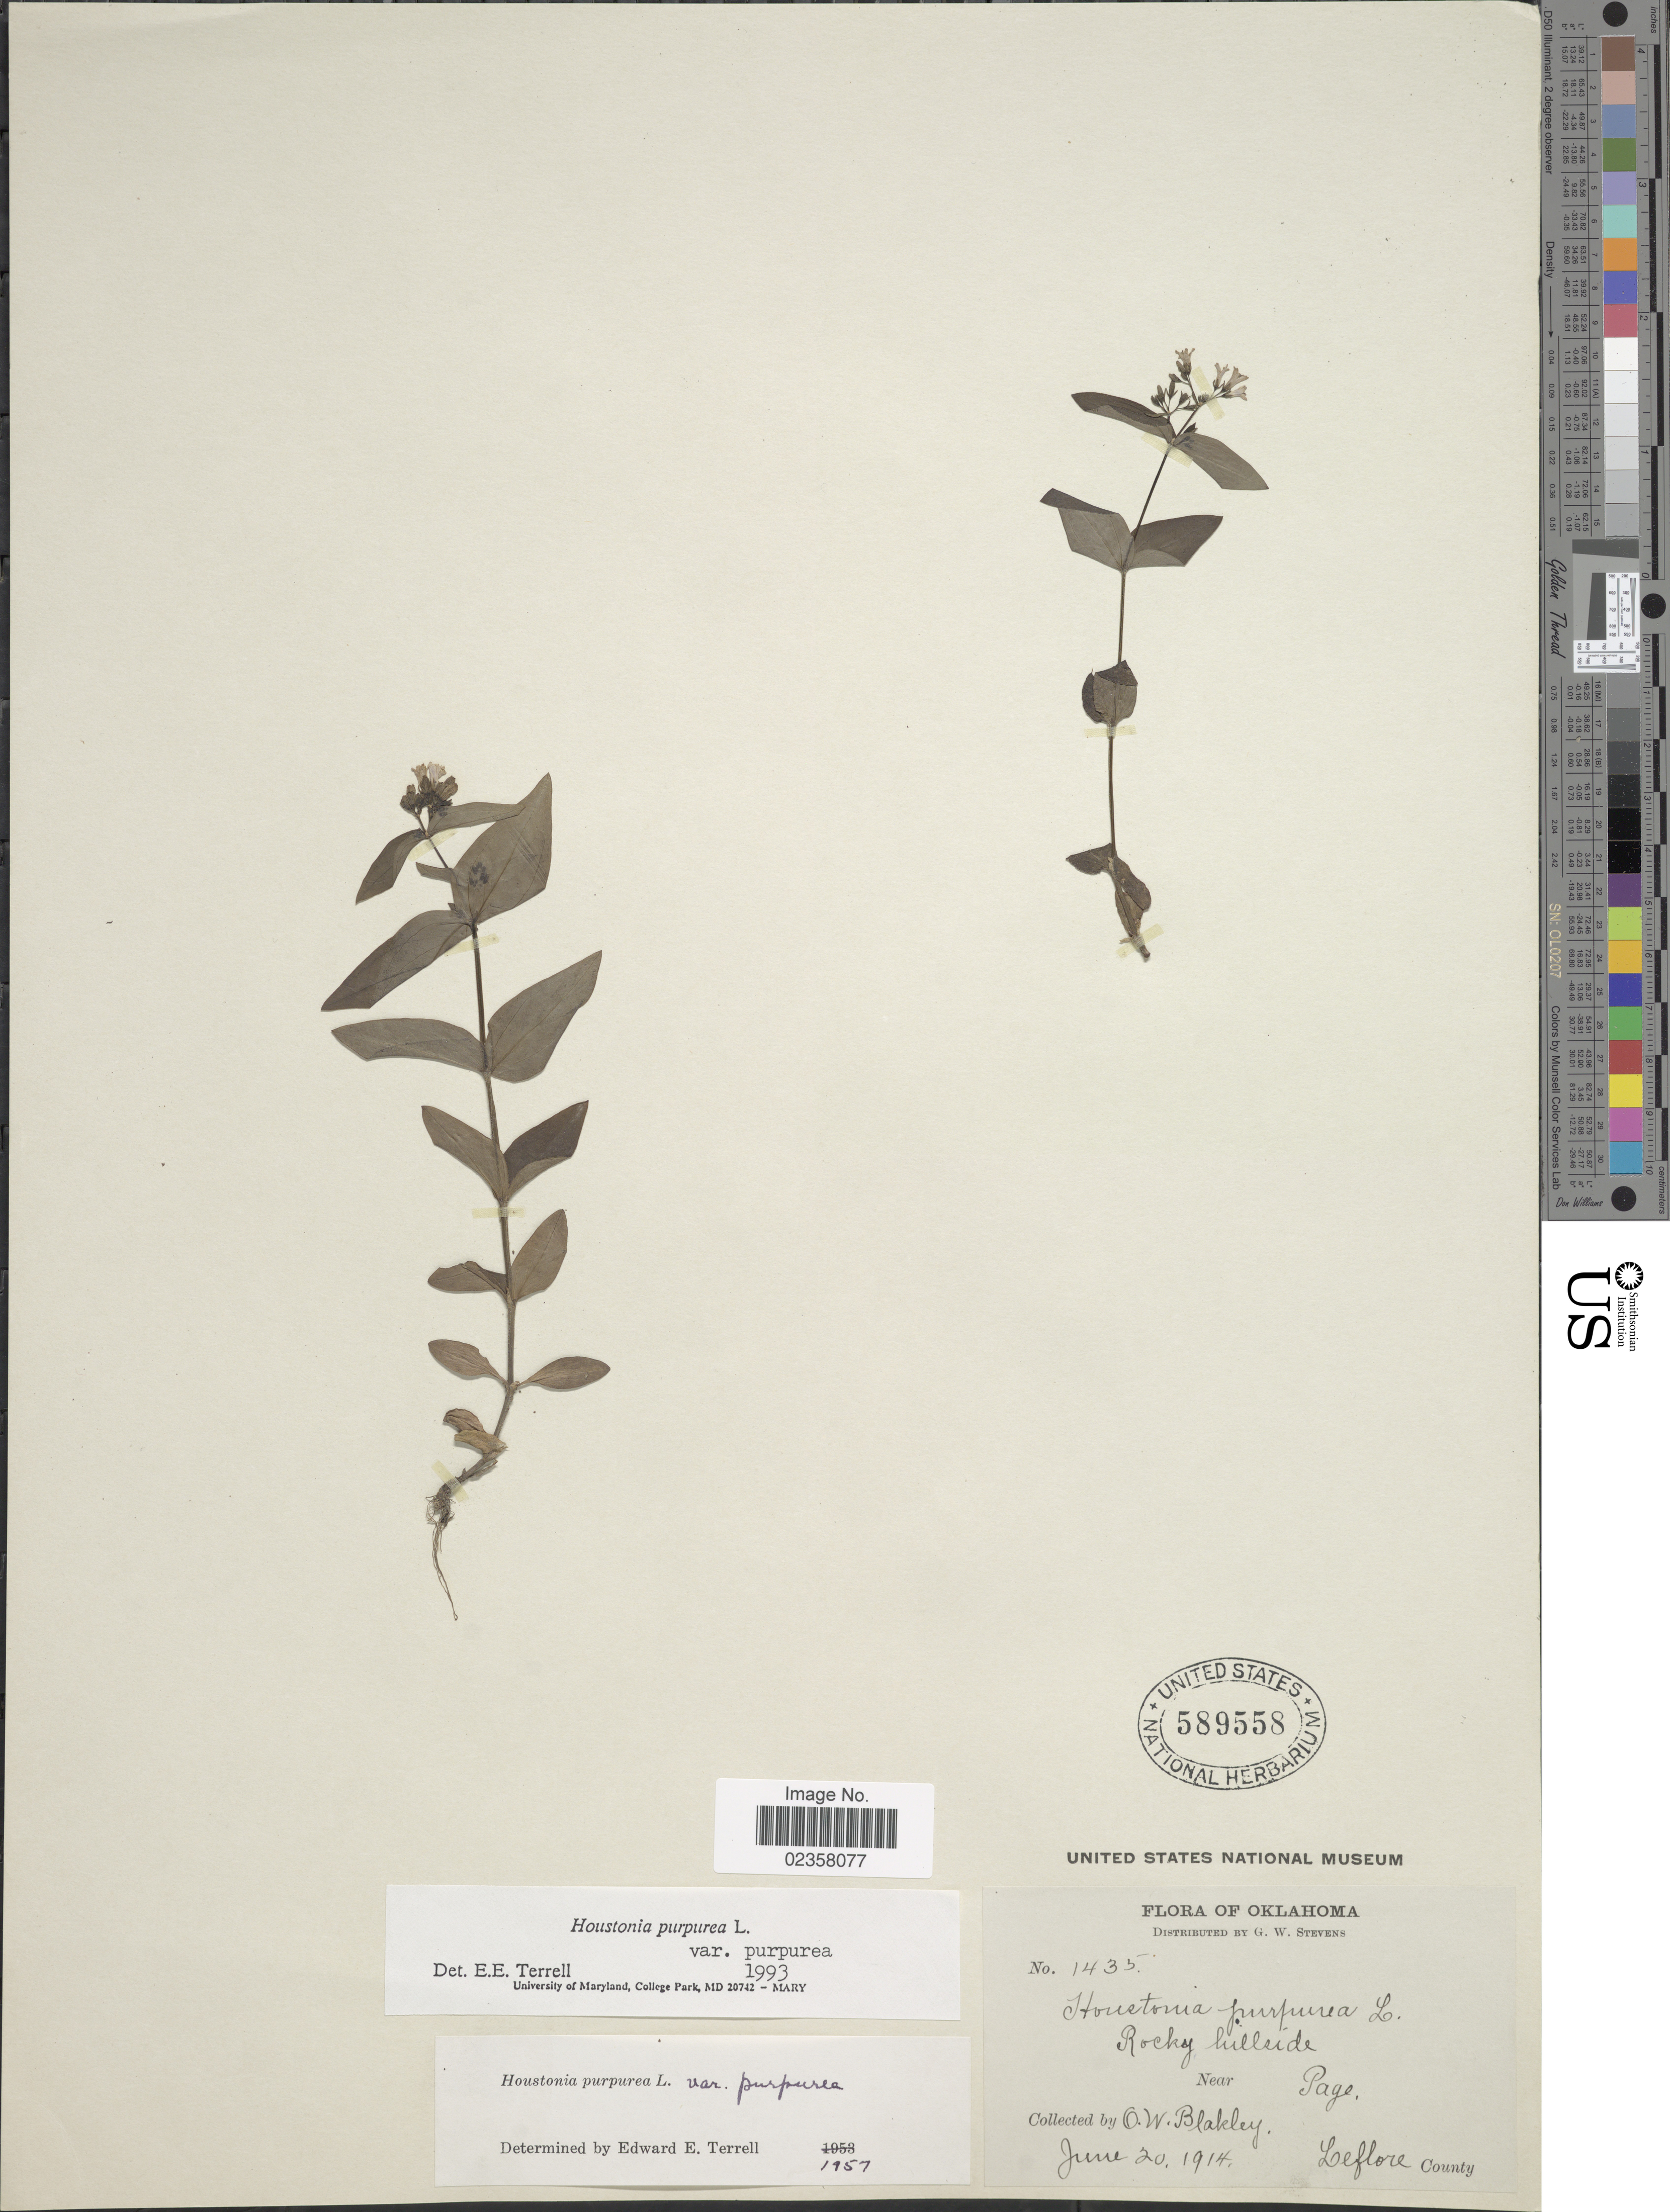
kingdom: Plantae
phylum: Tracheophyta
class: Magnoliopsida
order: Gentianales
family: Rubiaceae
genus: Houstonia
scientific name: Houstonia purpurea var. purpurea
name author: L.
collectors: G. W. Stevens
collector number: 1435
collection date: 1914-06-20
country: United States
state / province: Oklahoma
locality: Rocky hillside, near Page, Leflore County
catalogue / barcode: US 589558